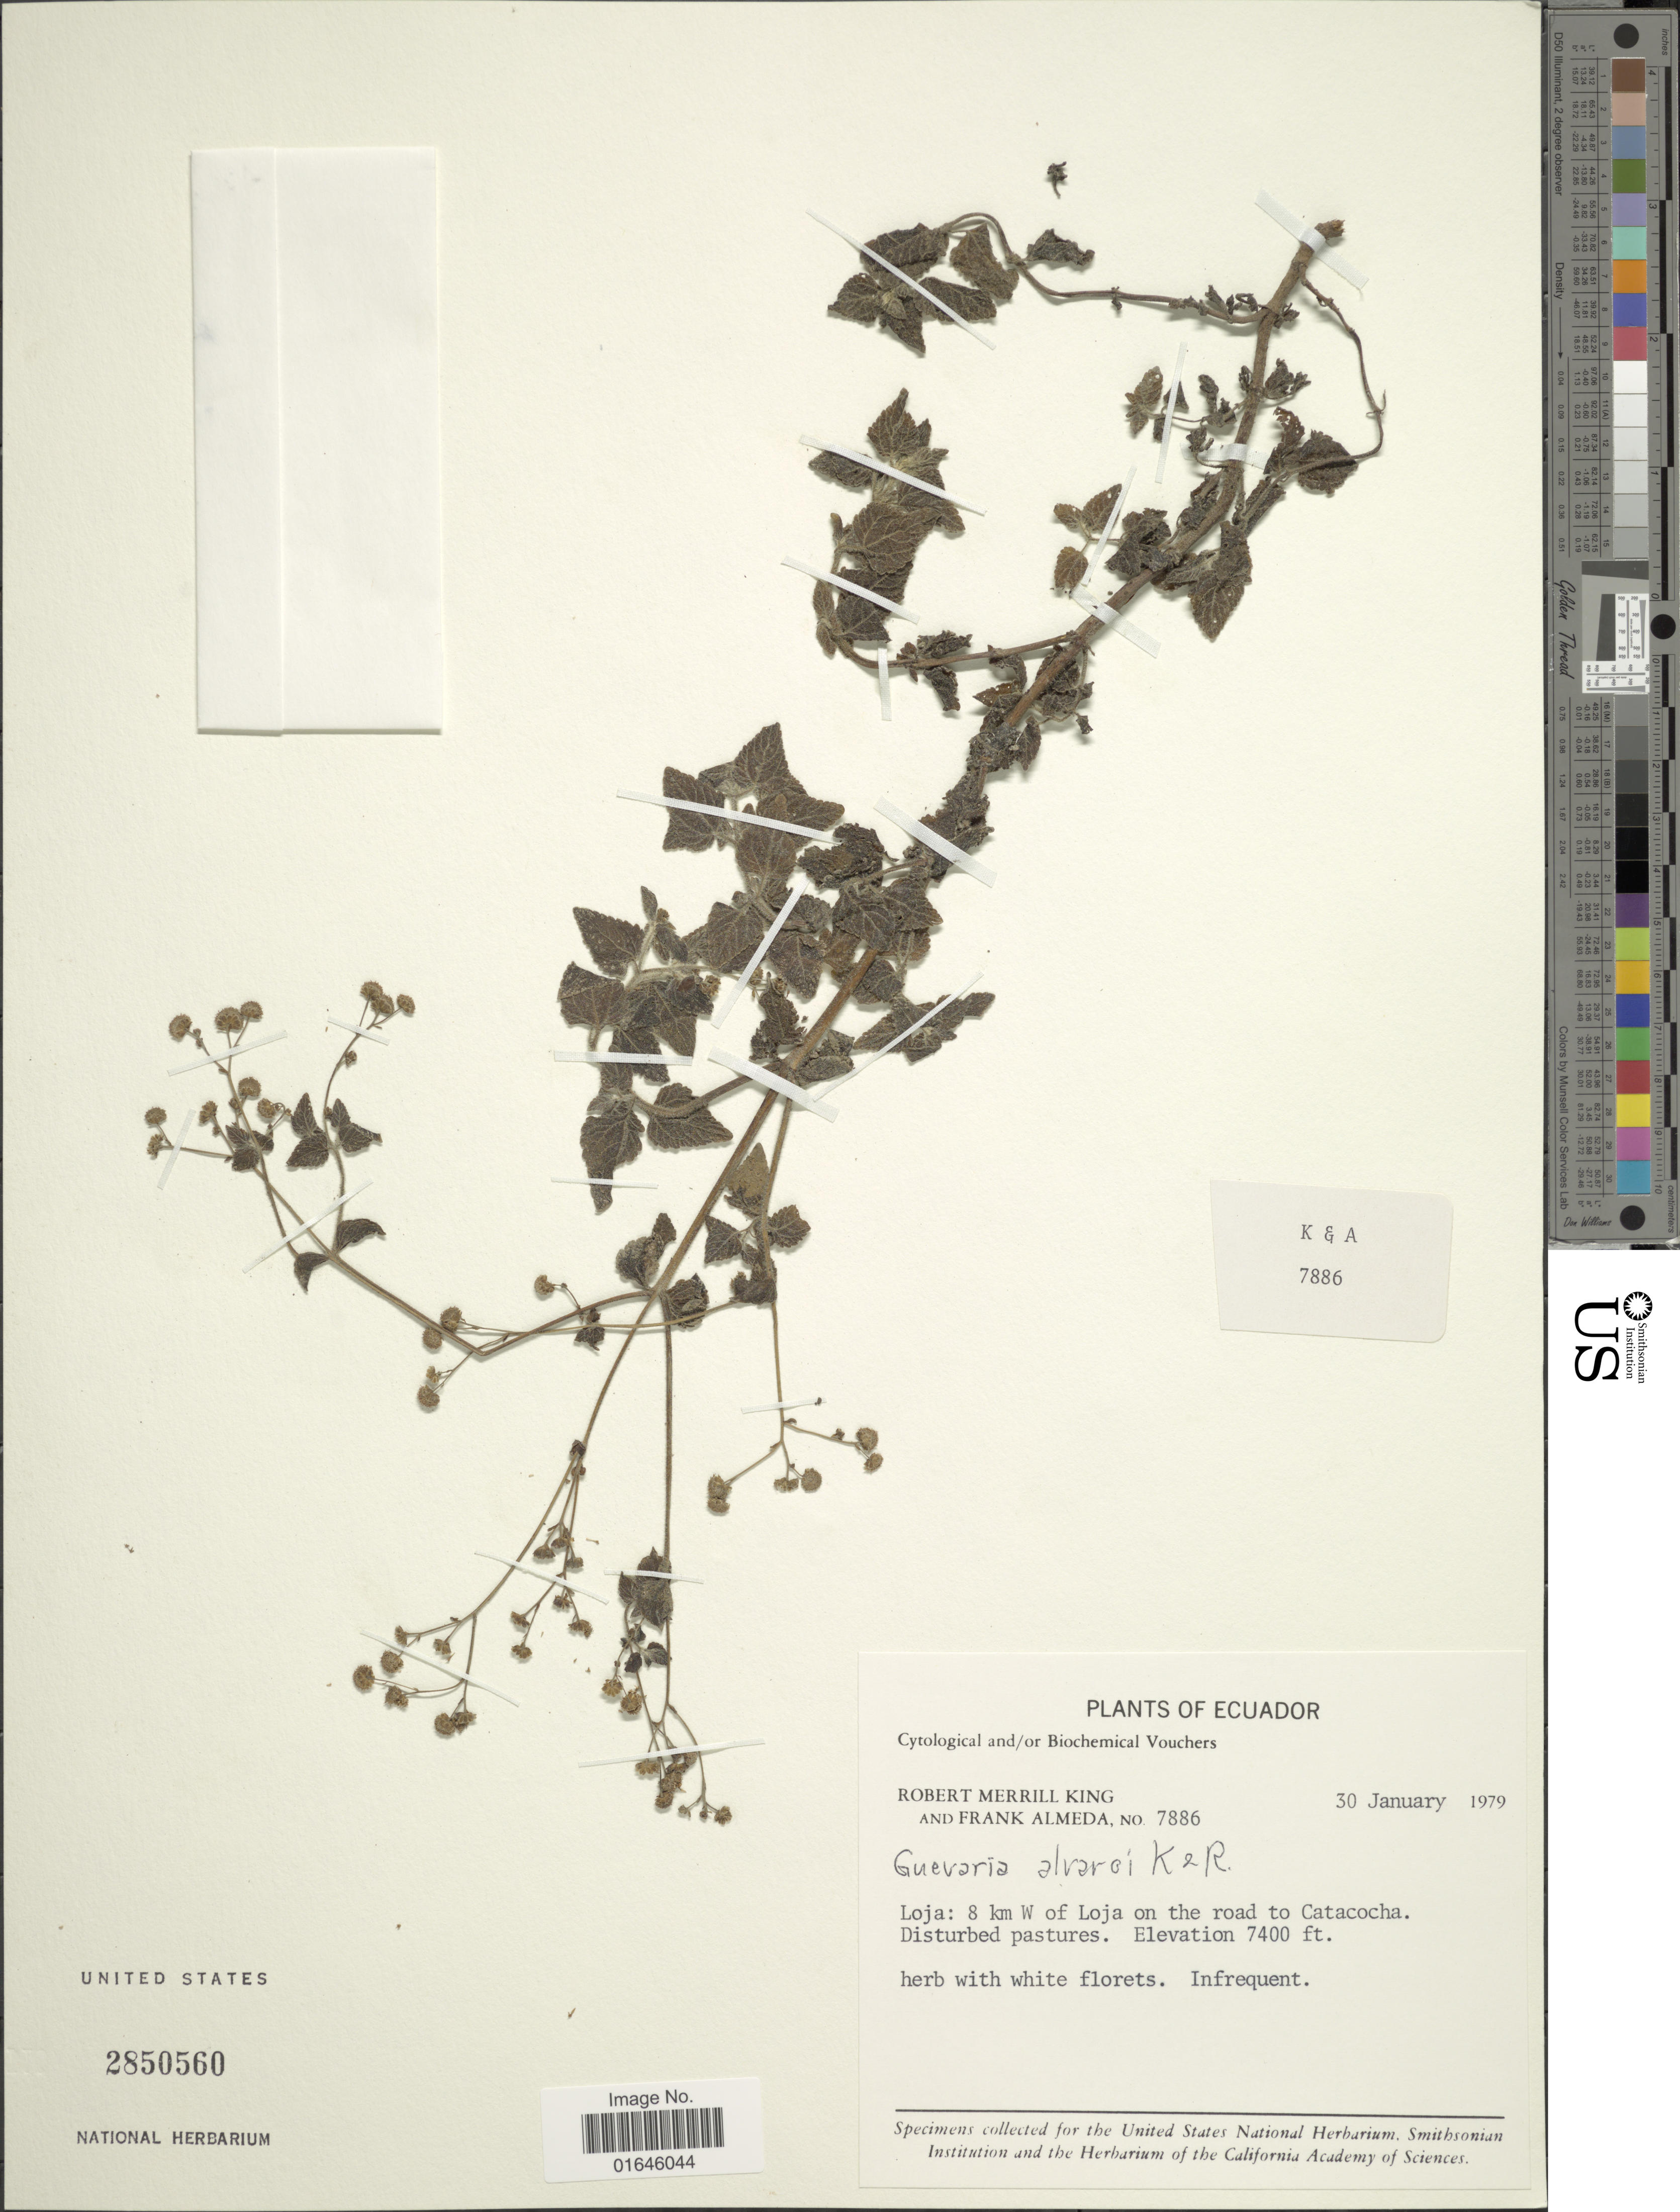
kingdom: Plantae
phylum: Tracheophyta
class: Magnoliopsida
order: Asterales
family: Asteraceae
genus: Guevaria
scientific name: Guevaria alvaroi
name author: R.M. King & H. Rob.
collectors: R. M. King & F. Almeda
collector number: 7886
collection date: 1979-01-30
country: Ecuador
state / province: Loja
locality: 8 km W of Loja on the road to Catacocha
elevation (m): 2256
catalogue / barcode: US 2850560